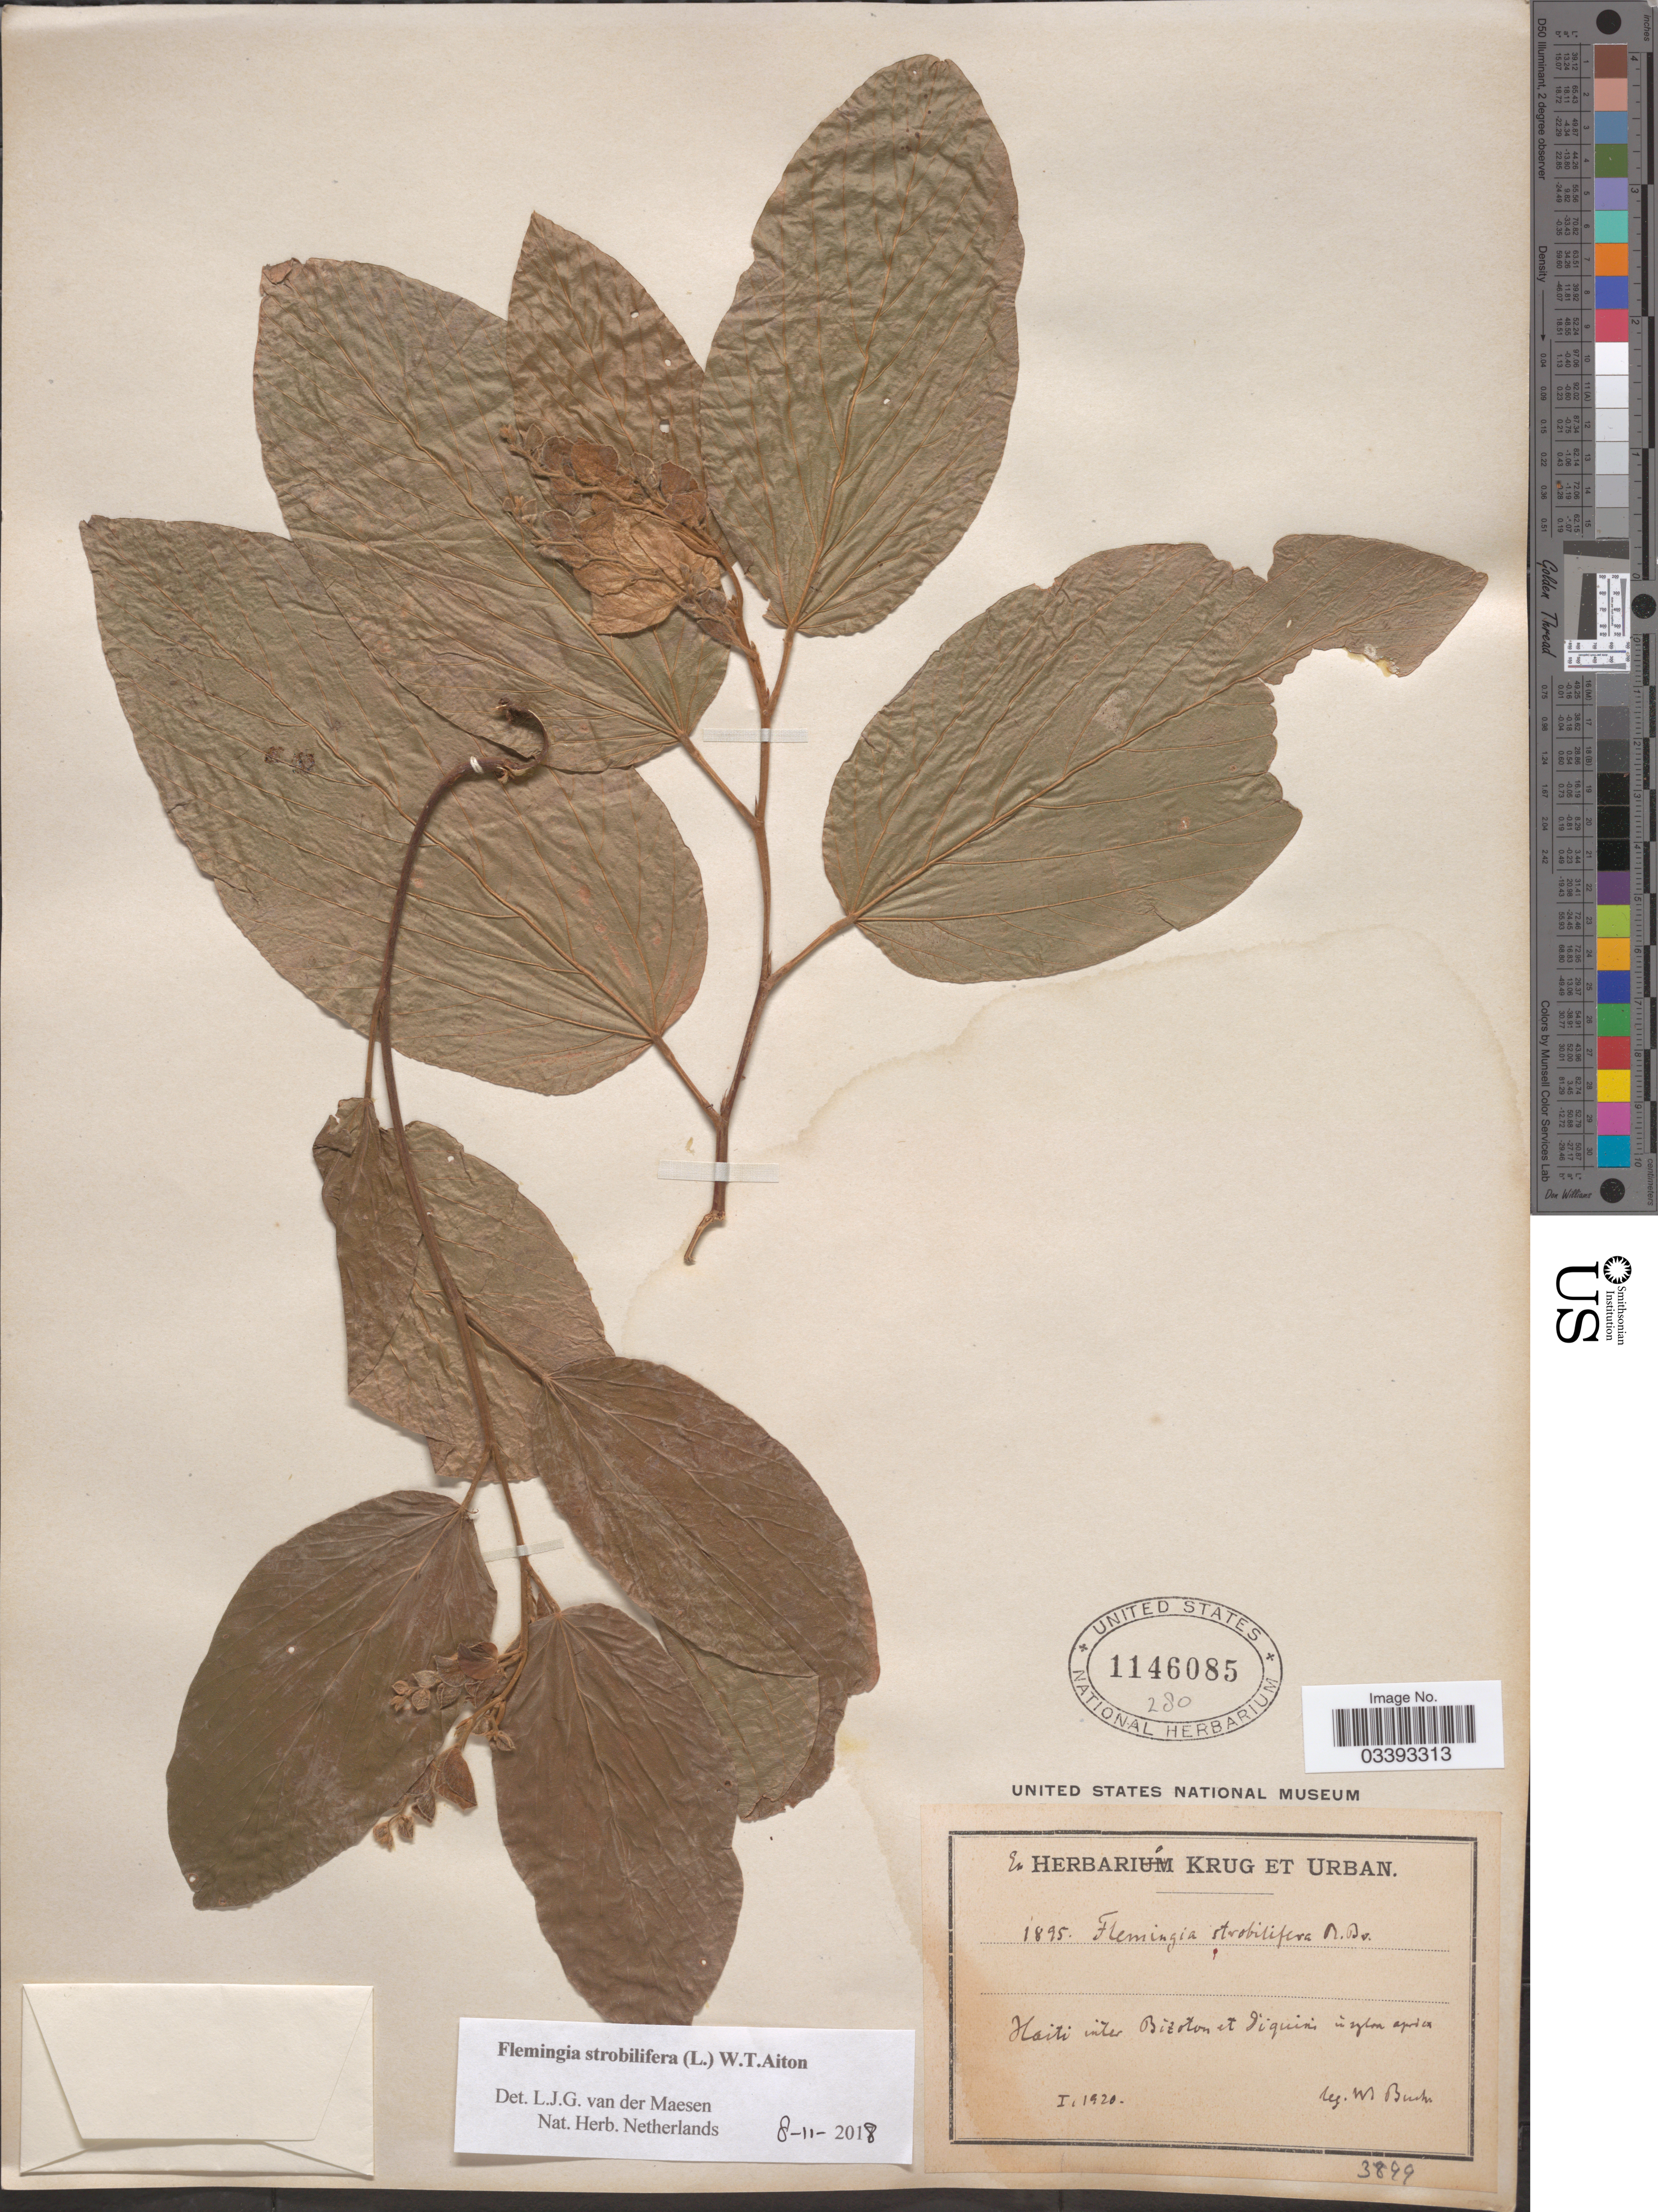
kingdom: Plantae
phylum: Tracheophyta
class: Magnoliopsida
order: Fabales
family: Fabaceae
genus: Flemingia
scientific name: Flemingia strobilifera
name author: (L.) W.T. Aiton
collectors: W. Buchs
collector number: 1895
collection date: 1920-01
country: Haiti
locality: Inter Bizoton et Diquini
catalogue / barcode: US 1146085